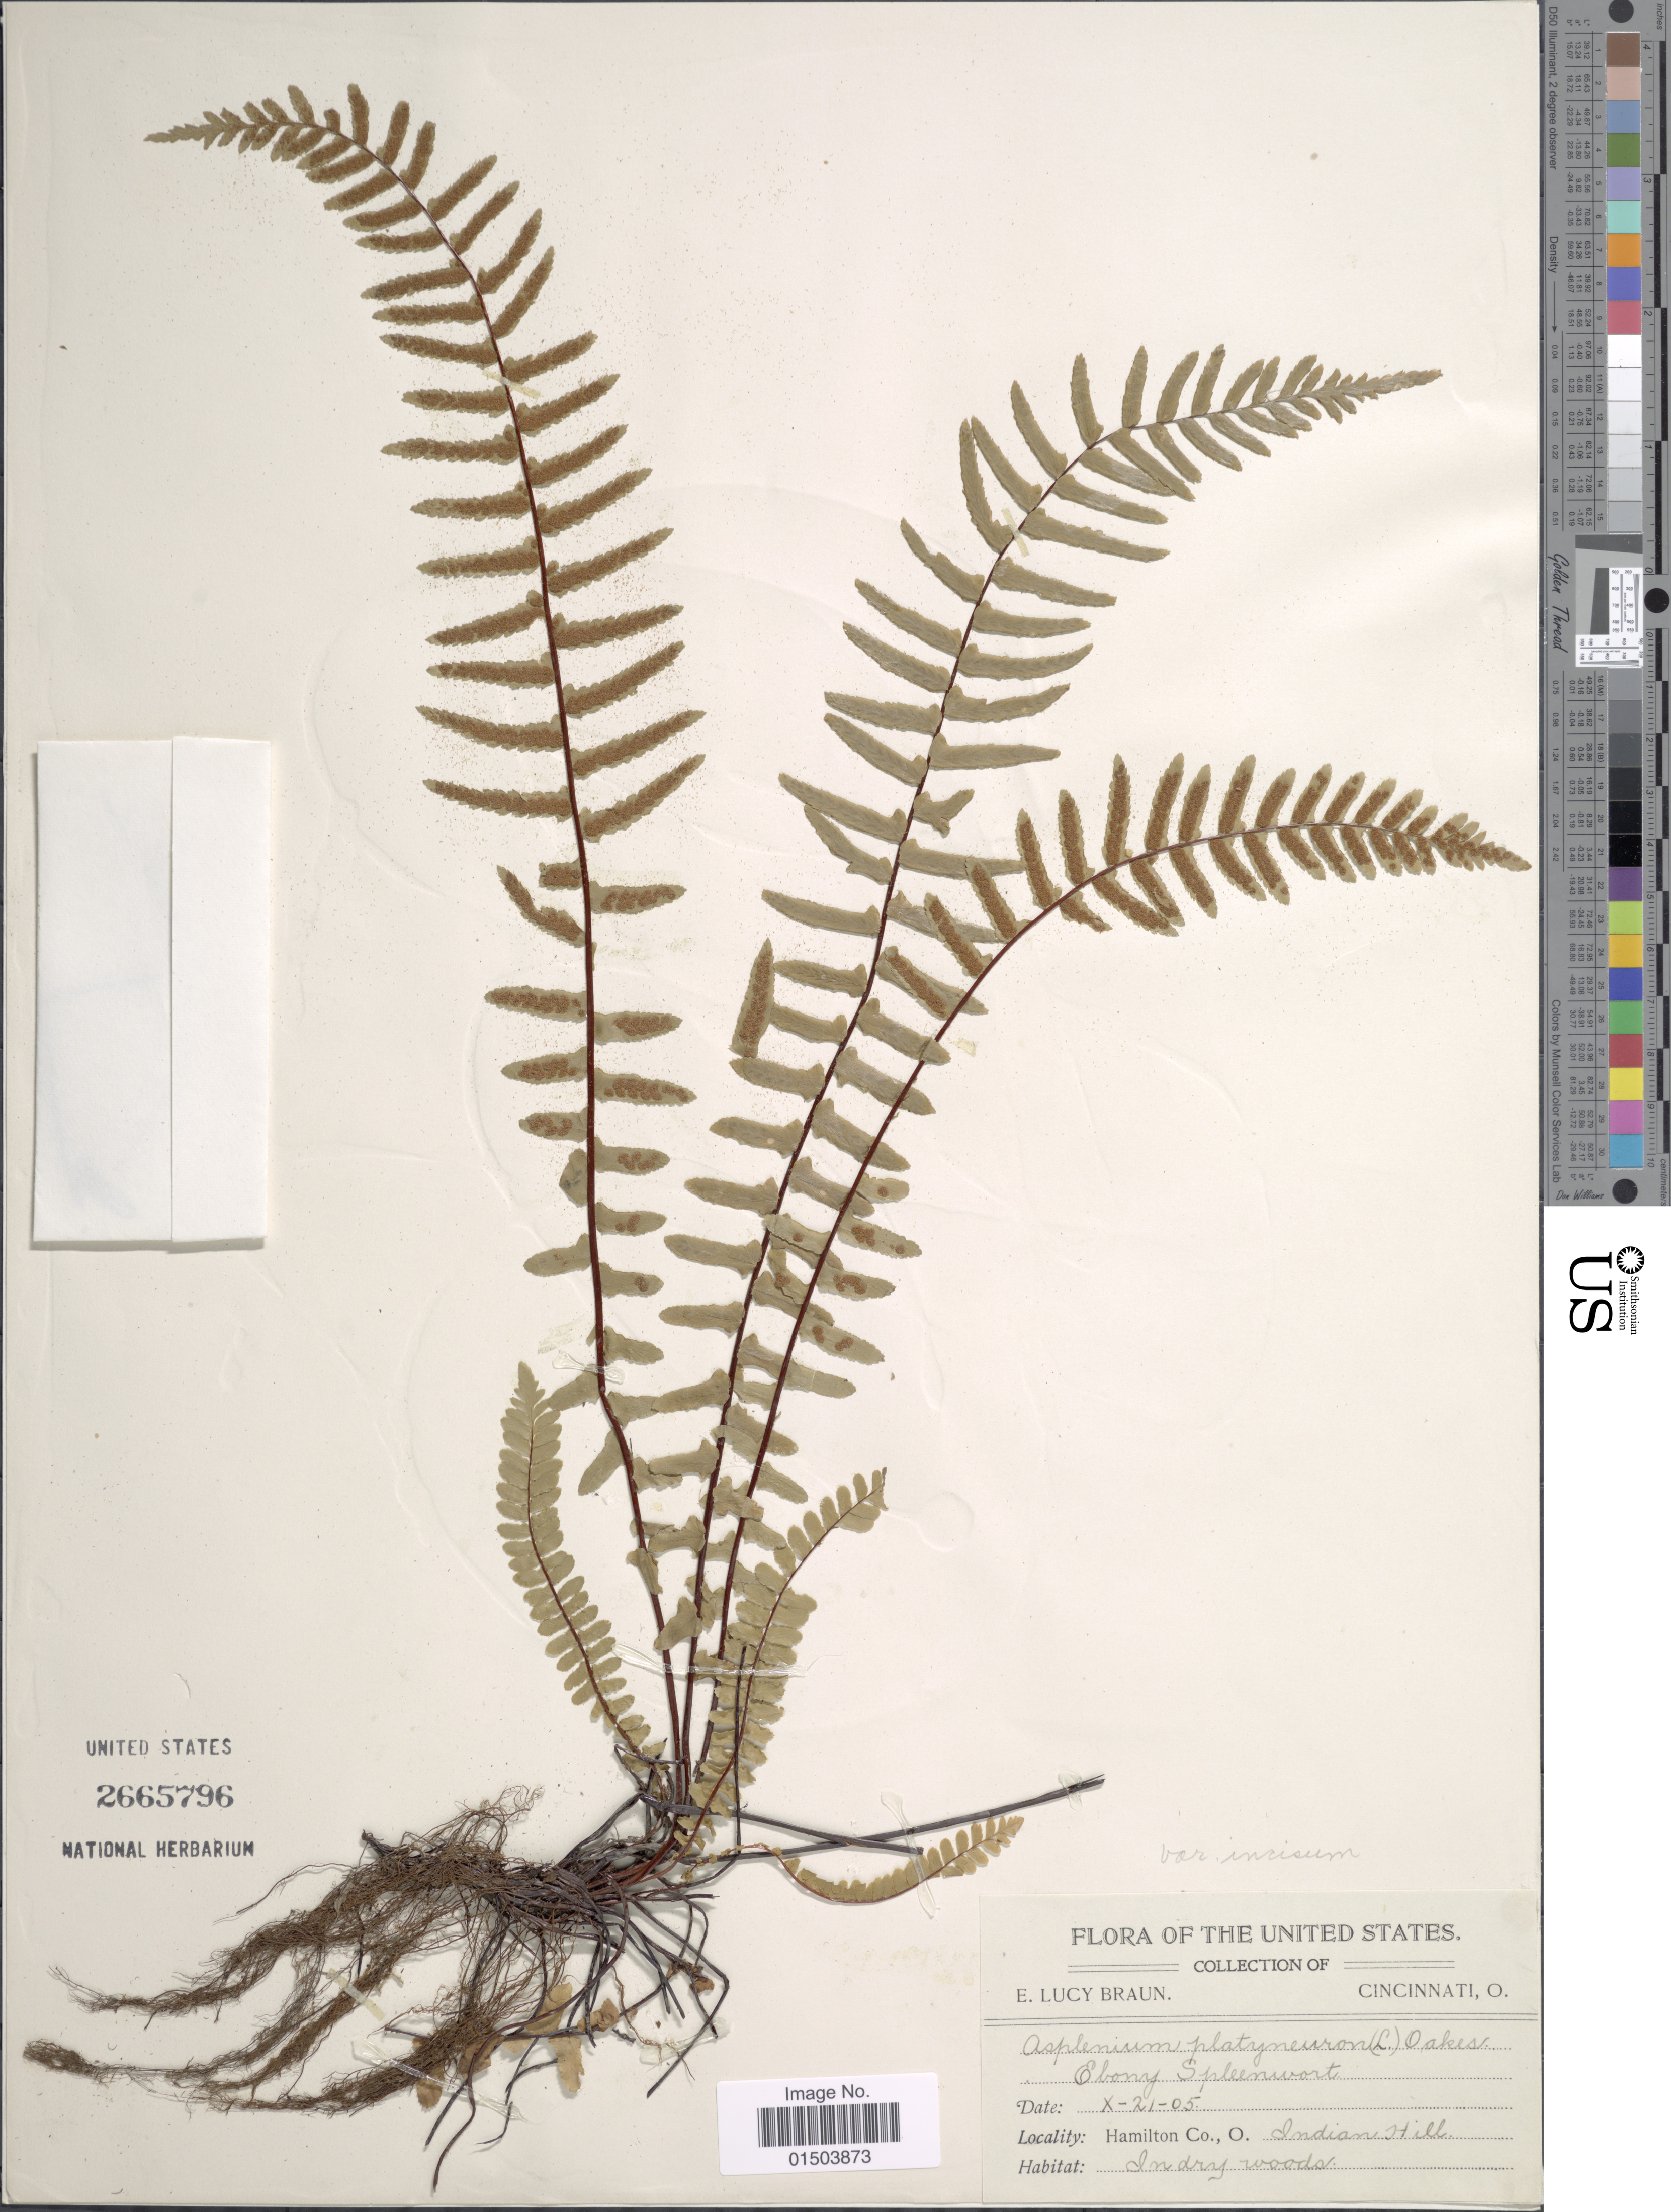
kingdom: Plantae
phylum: Tracheophyta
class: Polypodiopsida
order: Polypodiales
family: Aspleniaceae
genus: Asplenium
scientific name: Asplenium platyneuron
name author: (L.) Britton, Stearns & Poggenb.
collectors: E. L. Braun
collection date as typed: Transcribed d/m/y: 21/10/5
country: United States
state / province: Ohio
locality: CIncinnati, O. Hamilton Co., O. Indian Hill.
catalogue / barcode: US 2665796